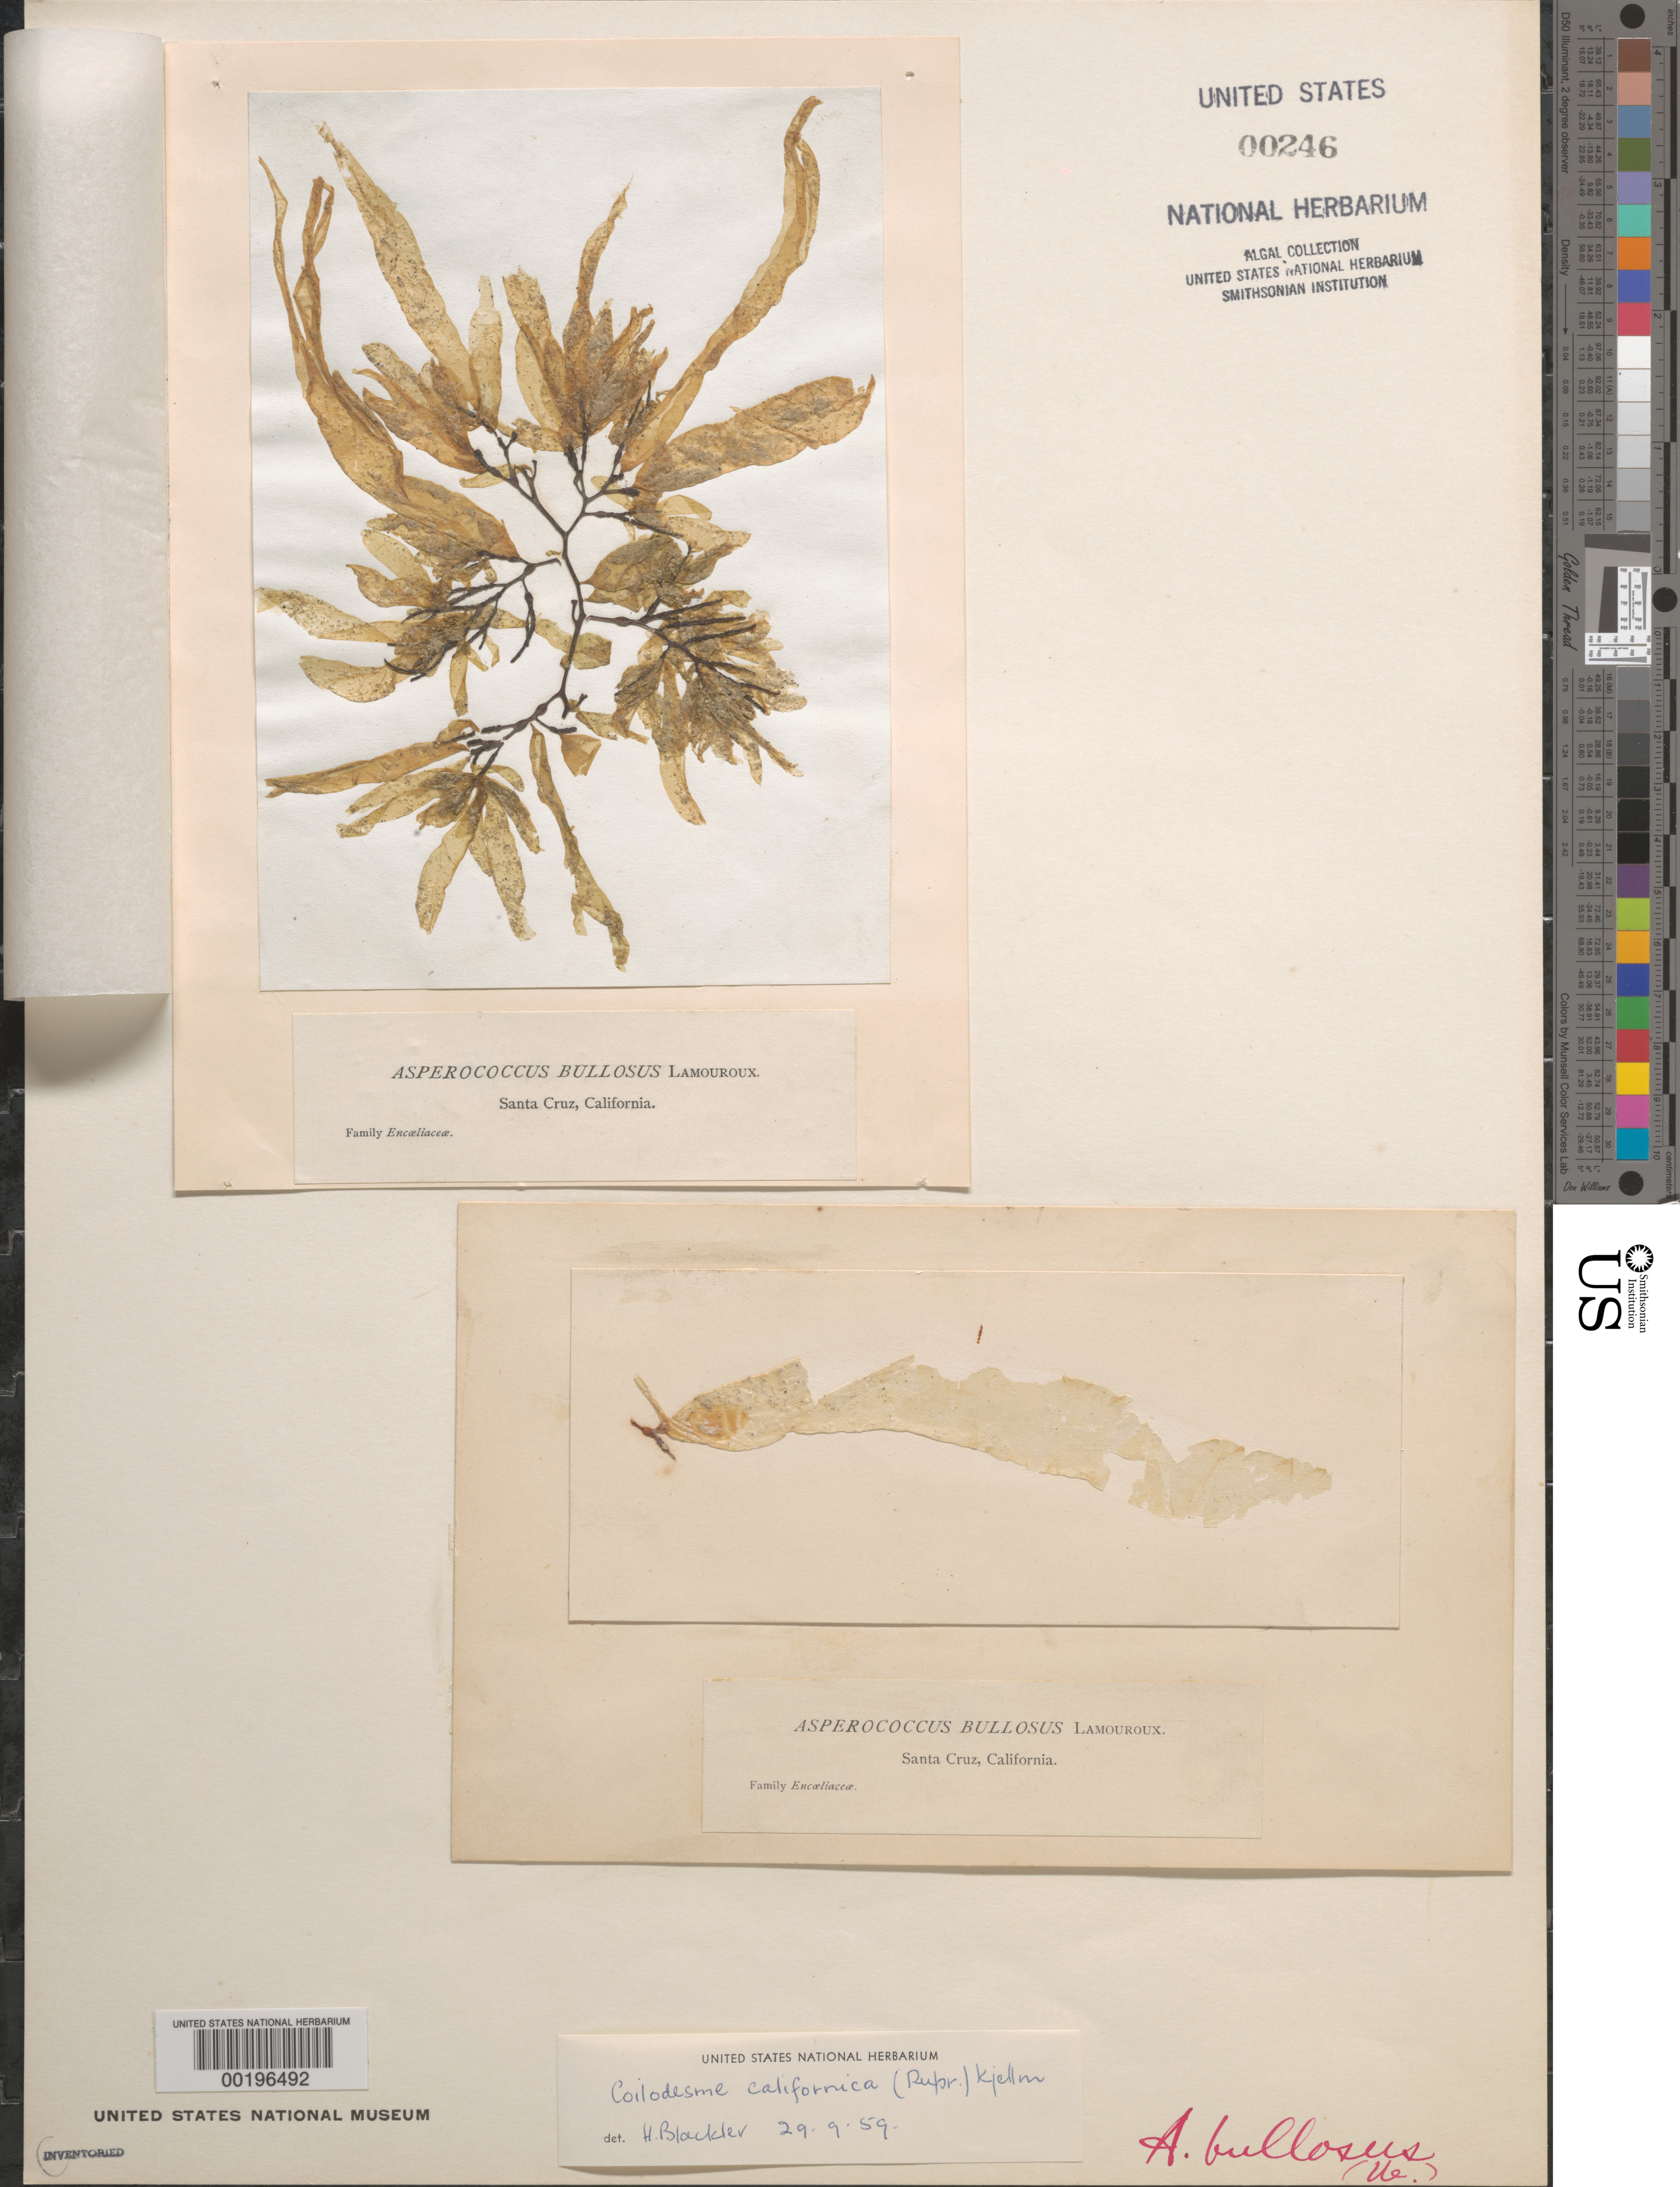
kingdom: Chromista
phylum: Ochrophyta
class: Phaeophyceae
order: Ectocarpales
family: Chordariaceae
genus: Coilodesme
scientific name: Coilodesme californica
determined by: Blackler, H.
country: United States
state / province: California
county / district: Santa Cruz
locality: Santa Cruz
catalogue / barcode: US 246